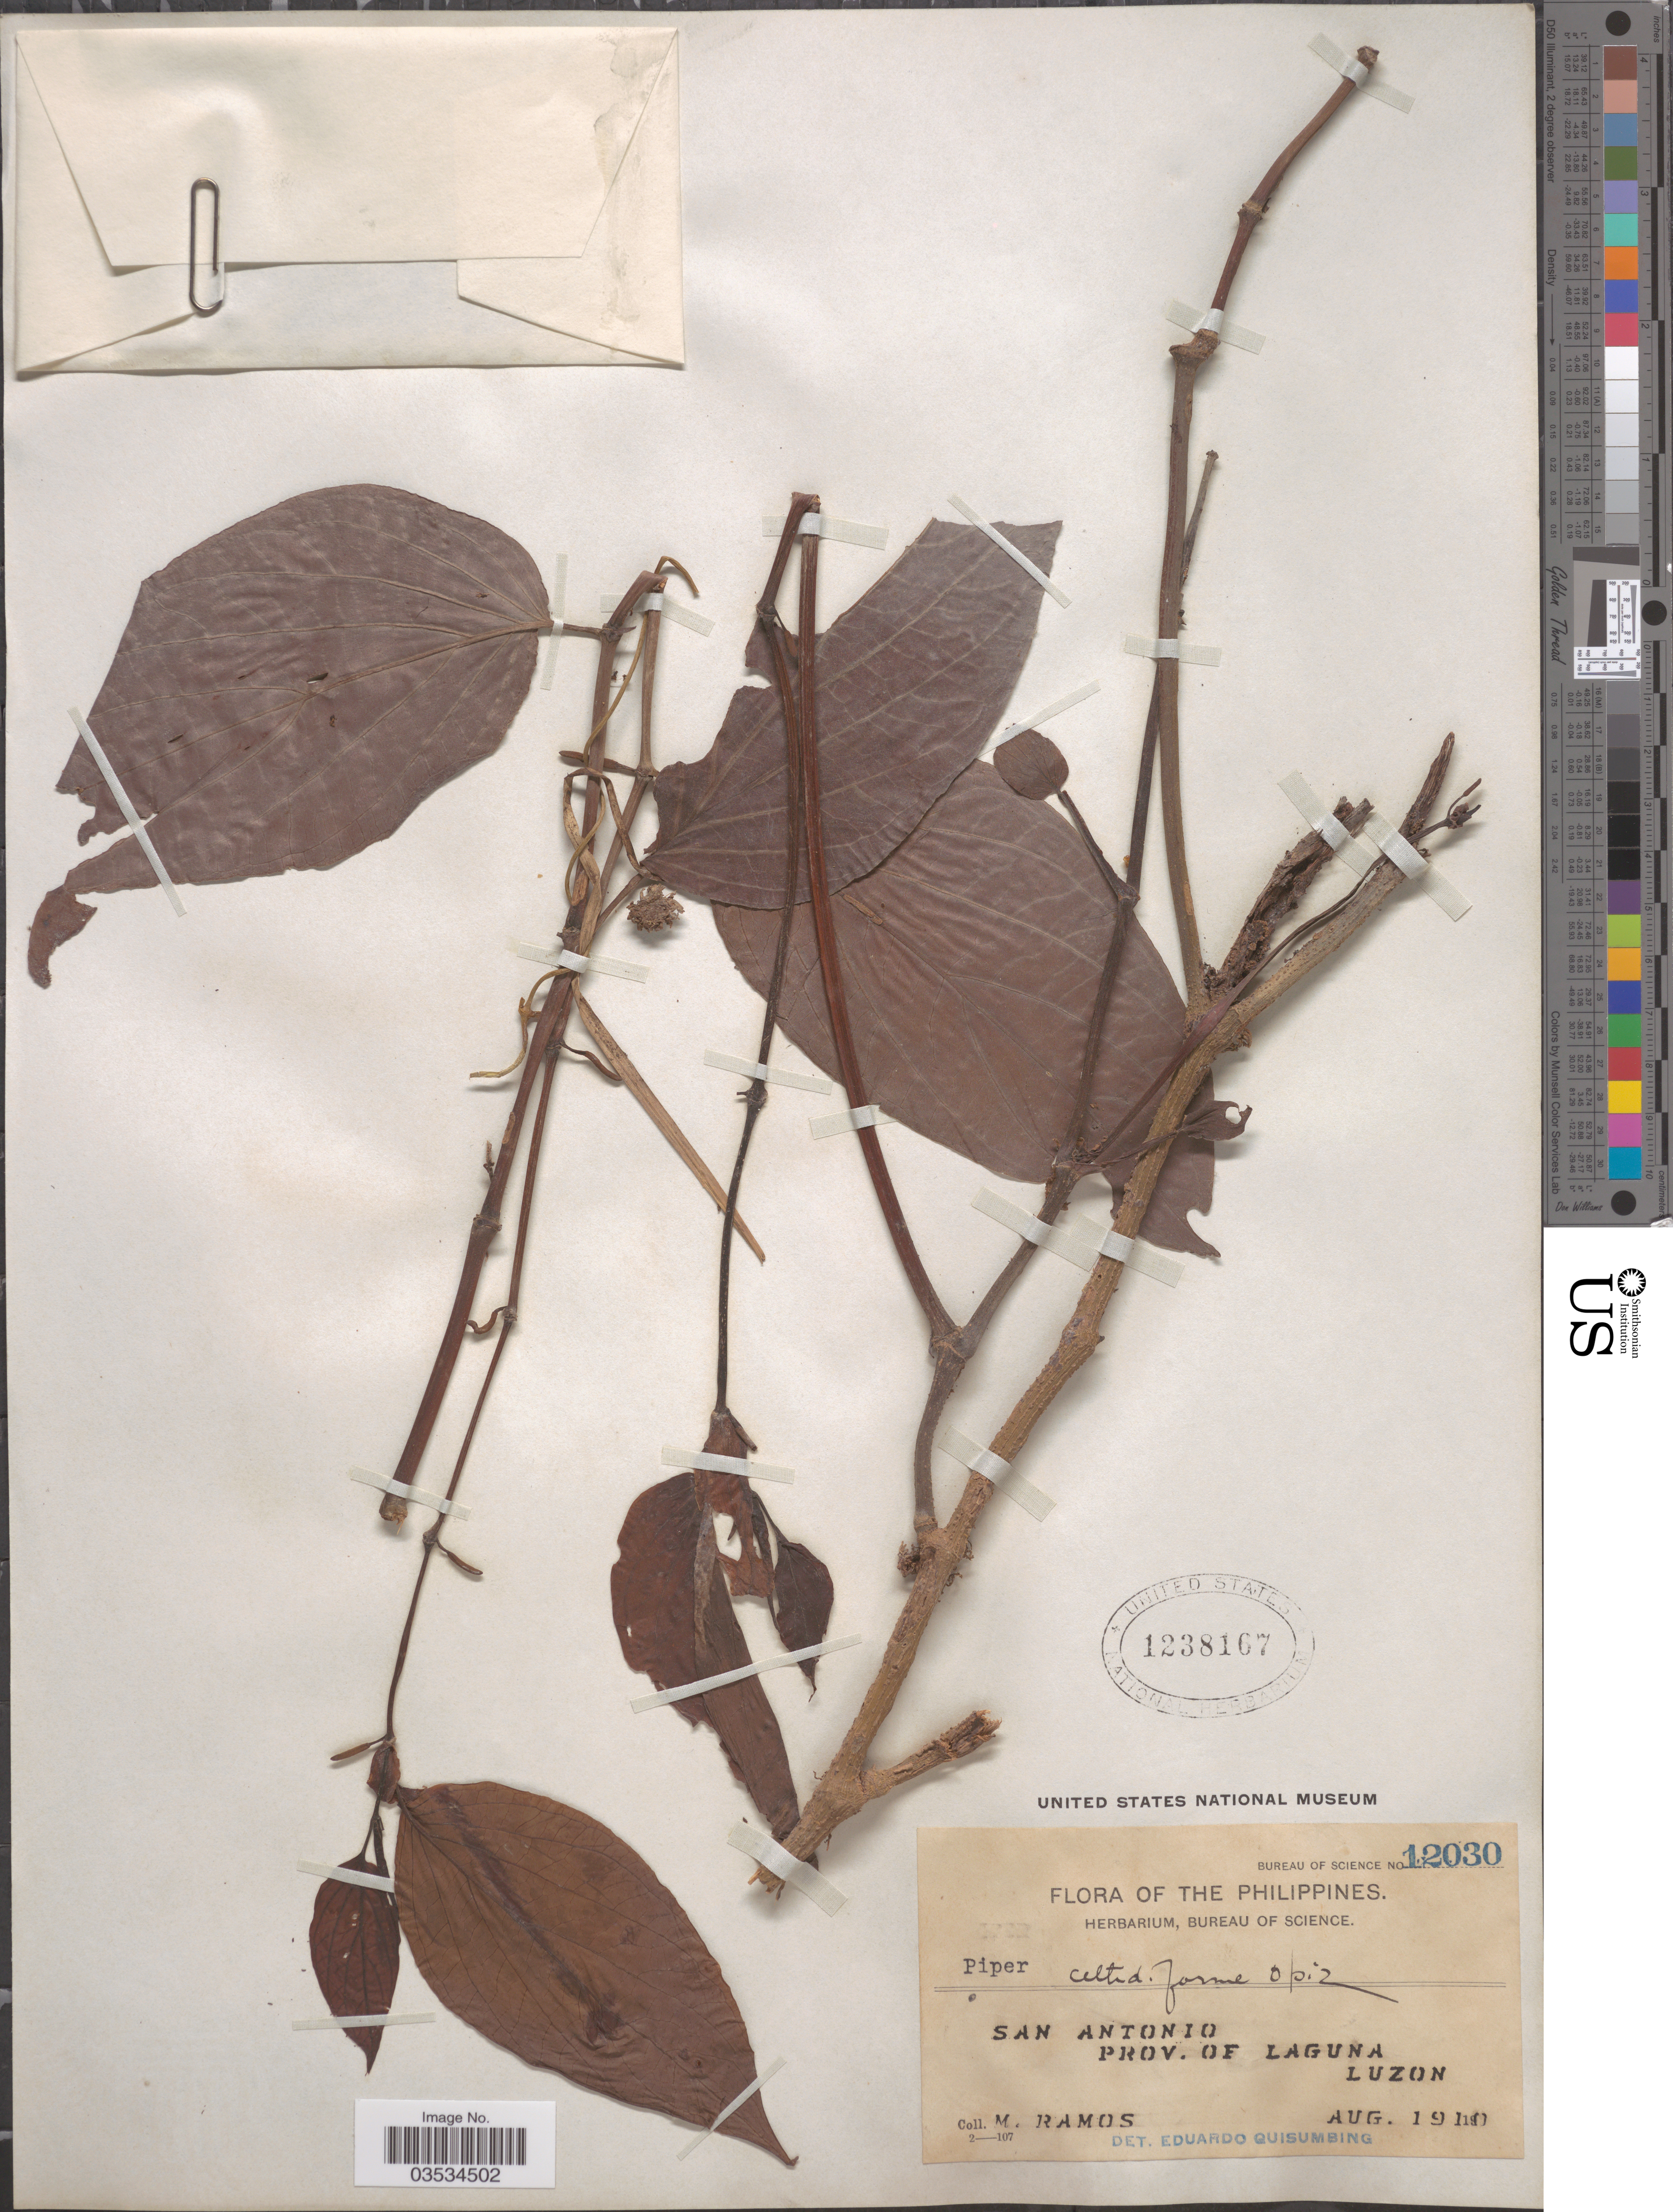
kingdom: Plantae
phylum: Tracheophyta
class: Magnoliopsida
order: Piperales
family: Piperaceae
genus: Piper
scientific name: Piper celtidiforme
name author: Opiz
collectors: M. Ramos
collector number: Bureau of Science 12030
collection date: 1910-08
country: Philippines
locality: San Antonio. Prov. of Laguna. Luzon.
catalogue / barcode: US 1238167